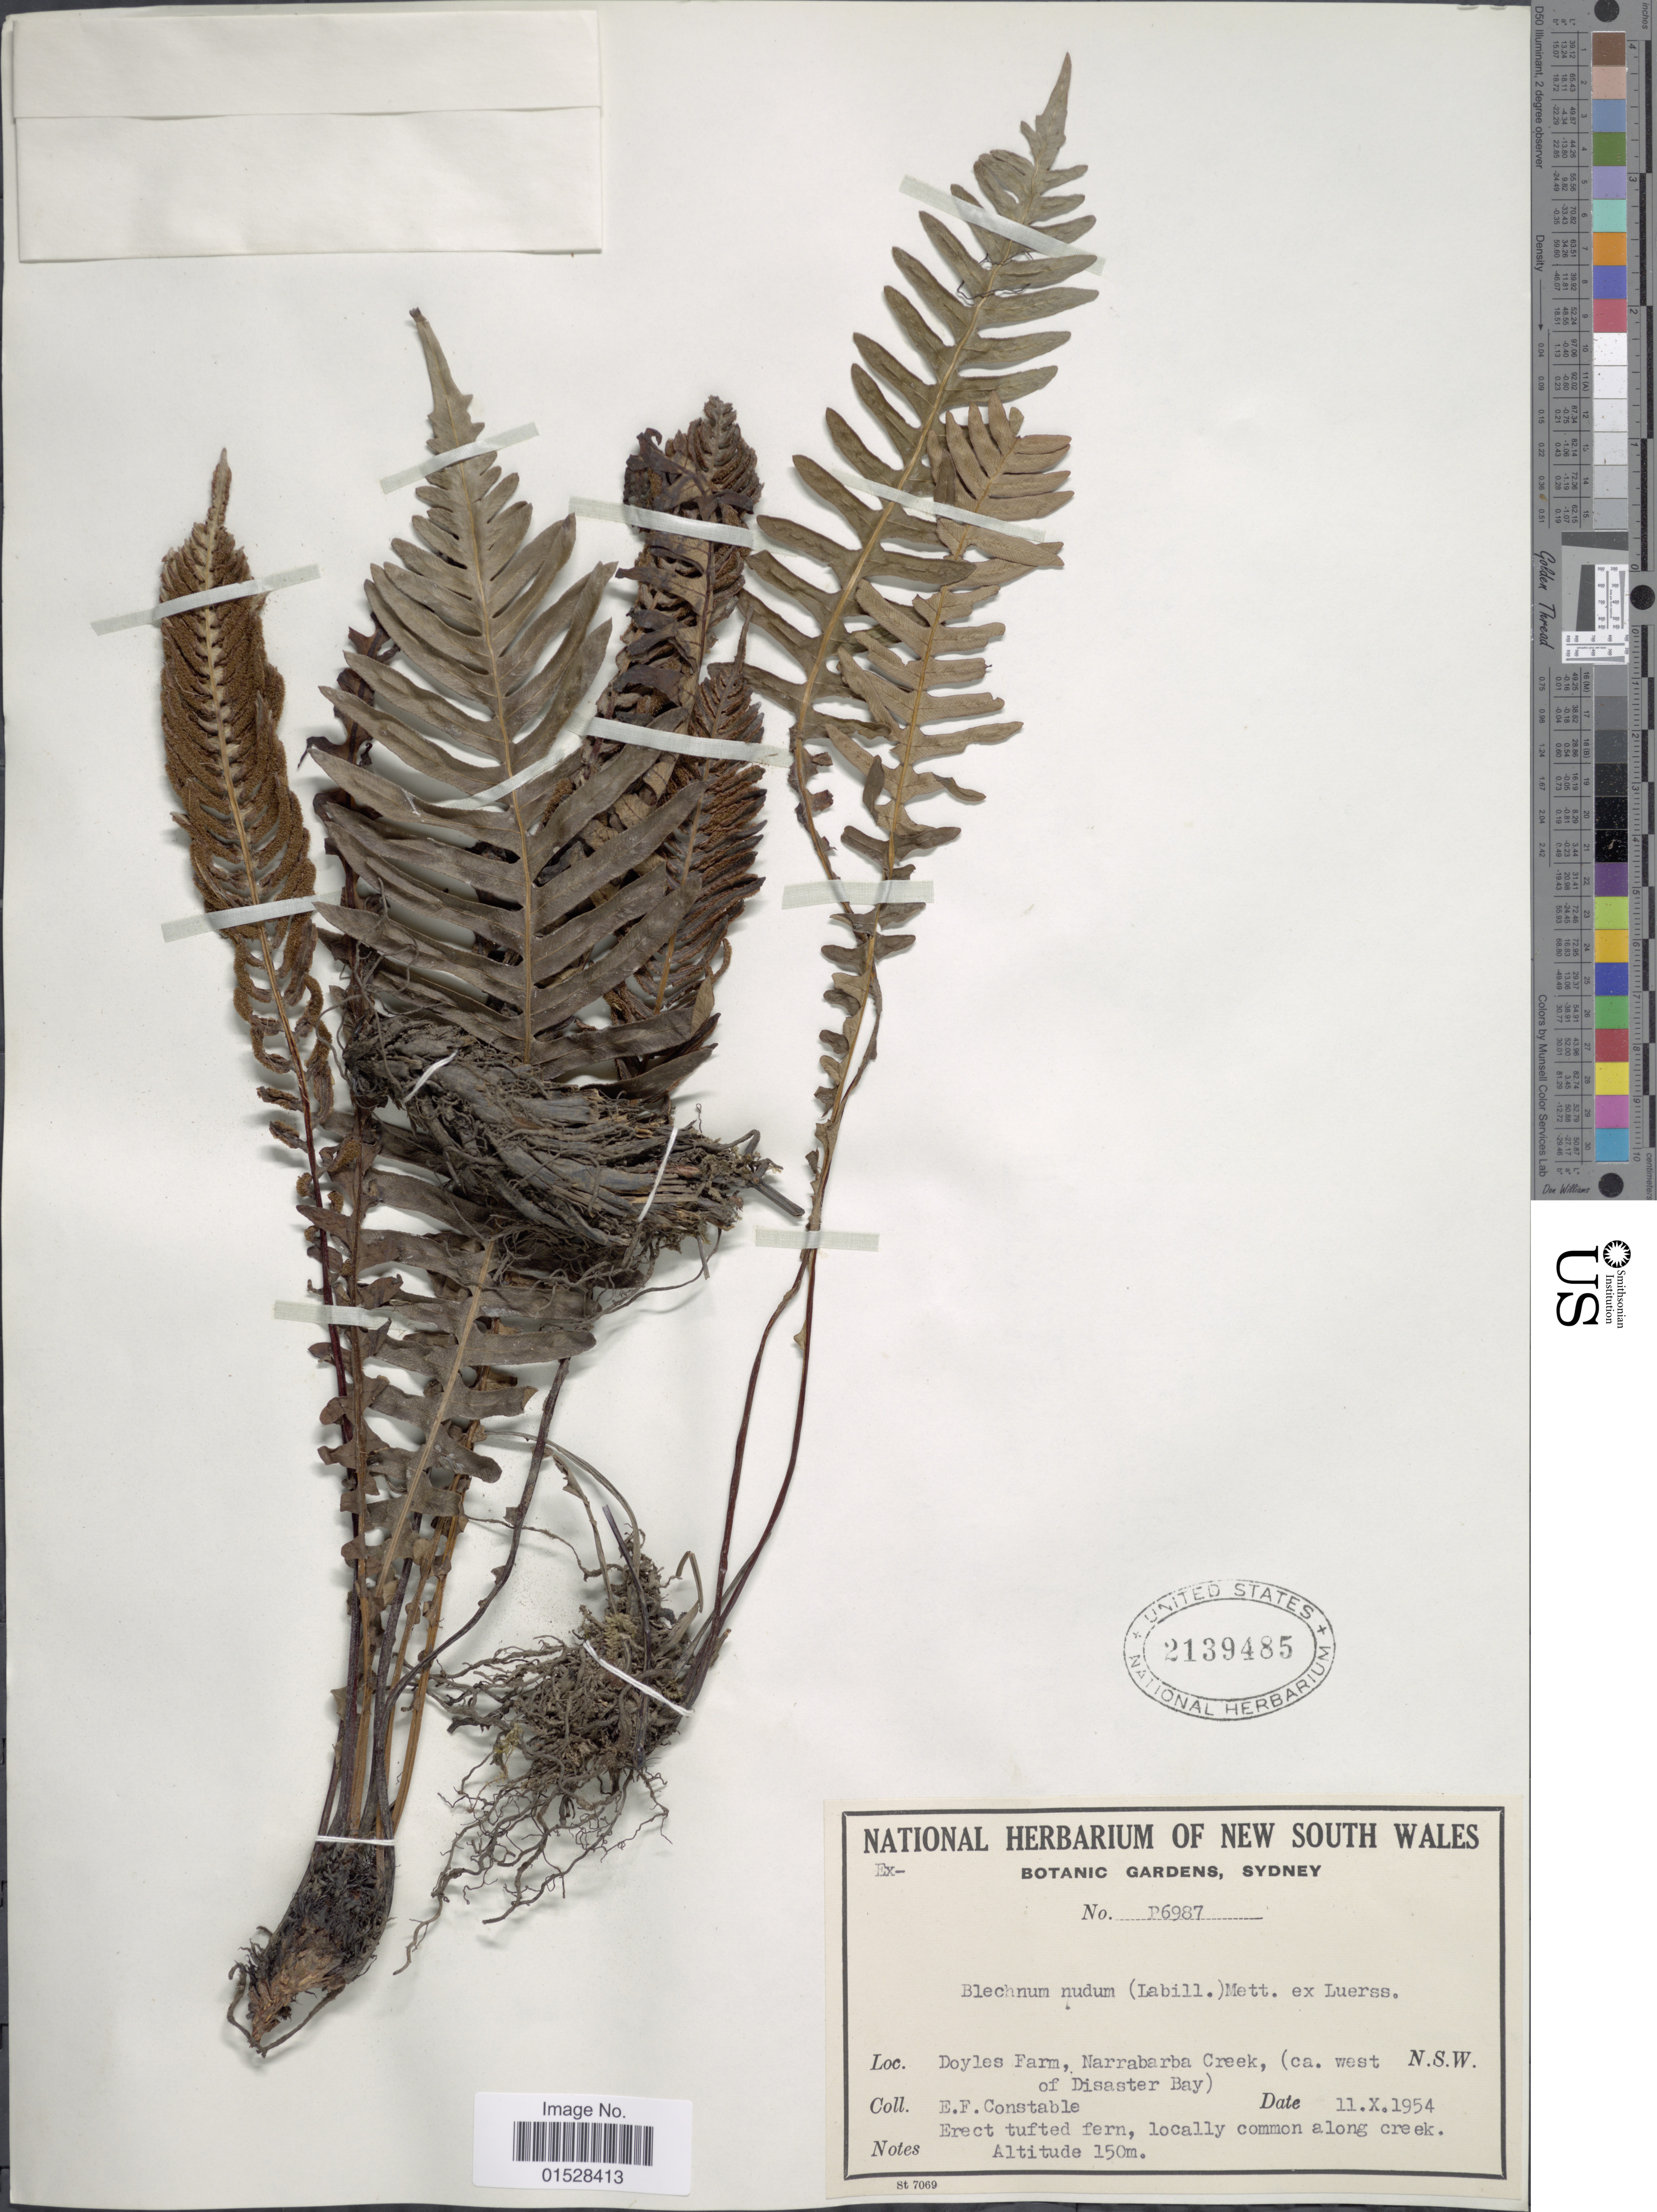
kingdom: Plantae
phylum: Tracheophyta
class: Polypodiopsida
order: Polypodiales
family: Blechnaceae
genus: Blechnum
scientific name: Blechnum nudum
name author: (Labill.) Mett. ex Luerss.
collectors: E. F. Constable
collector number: P6987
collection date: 1954-10-11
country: Australia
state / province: New South Wales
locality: Doyles Farm, Narrabarba Creek, (ca. west of Disaster Bay).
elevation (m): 150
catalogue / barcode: US 2139485